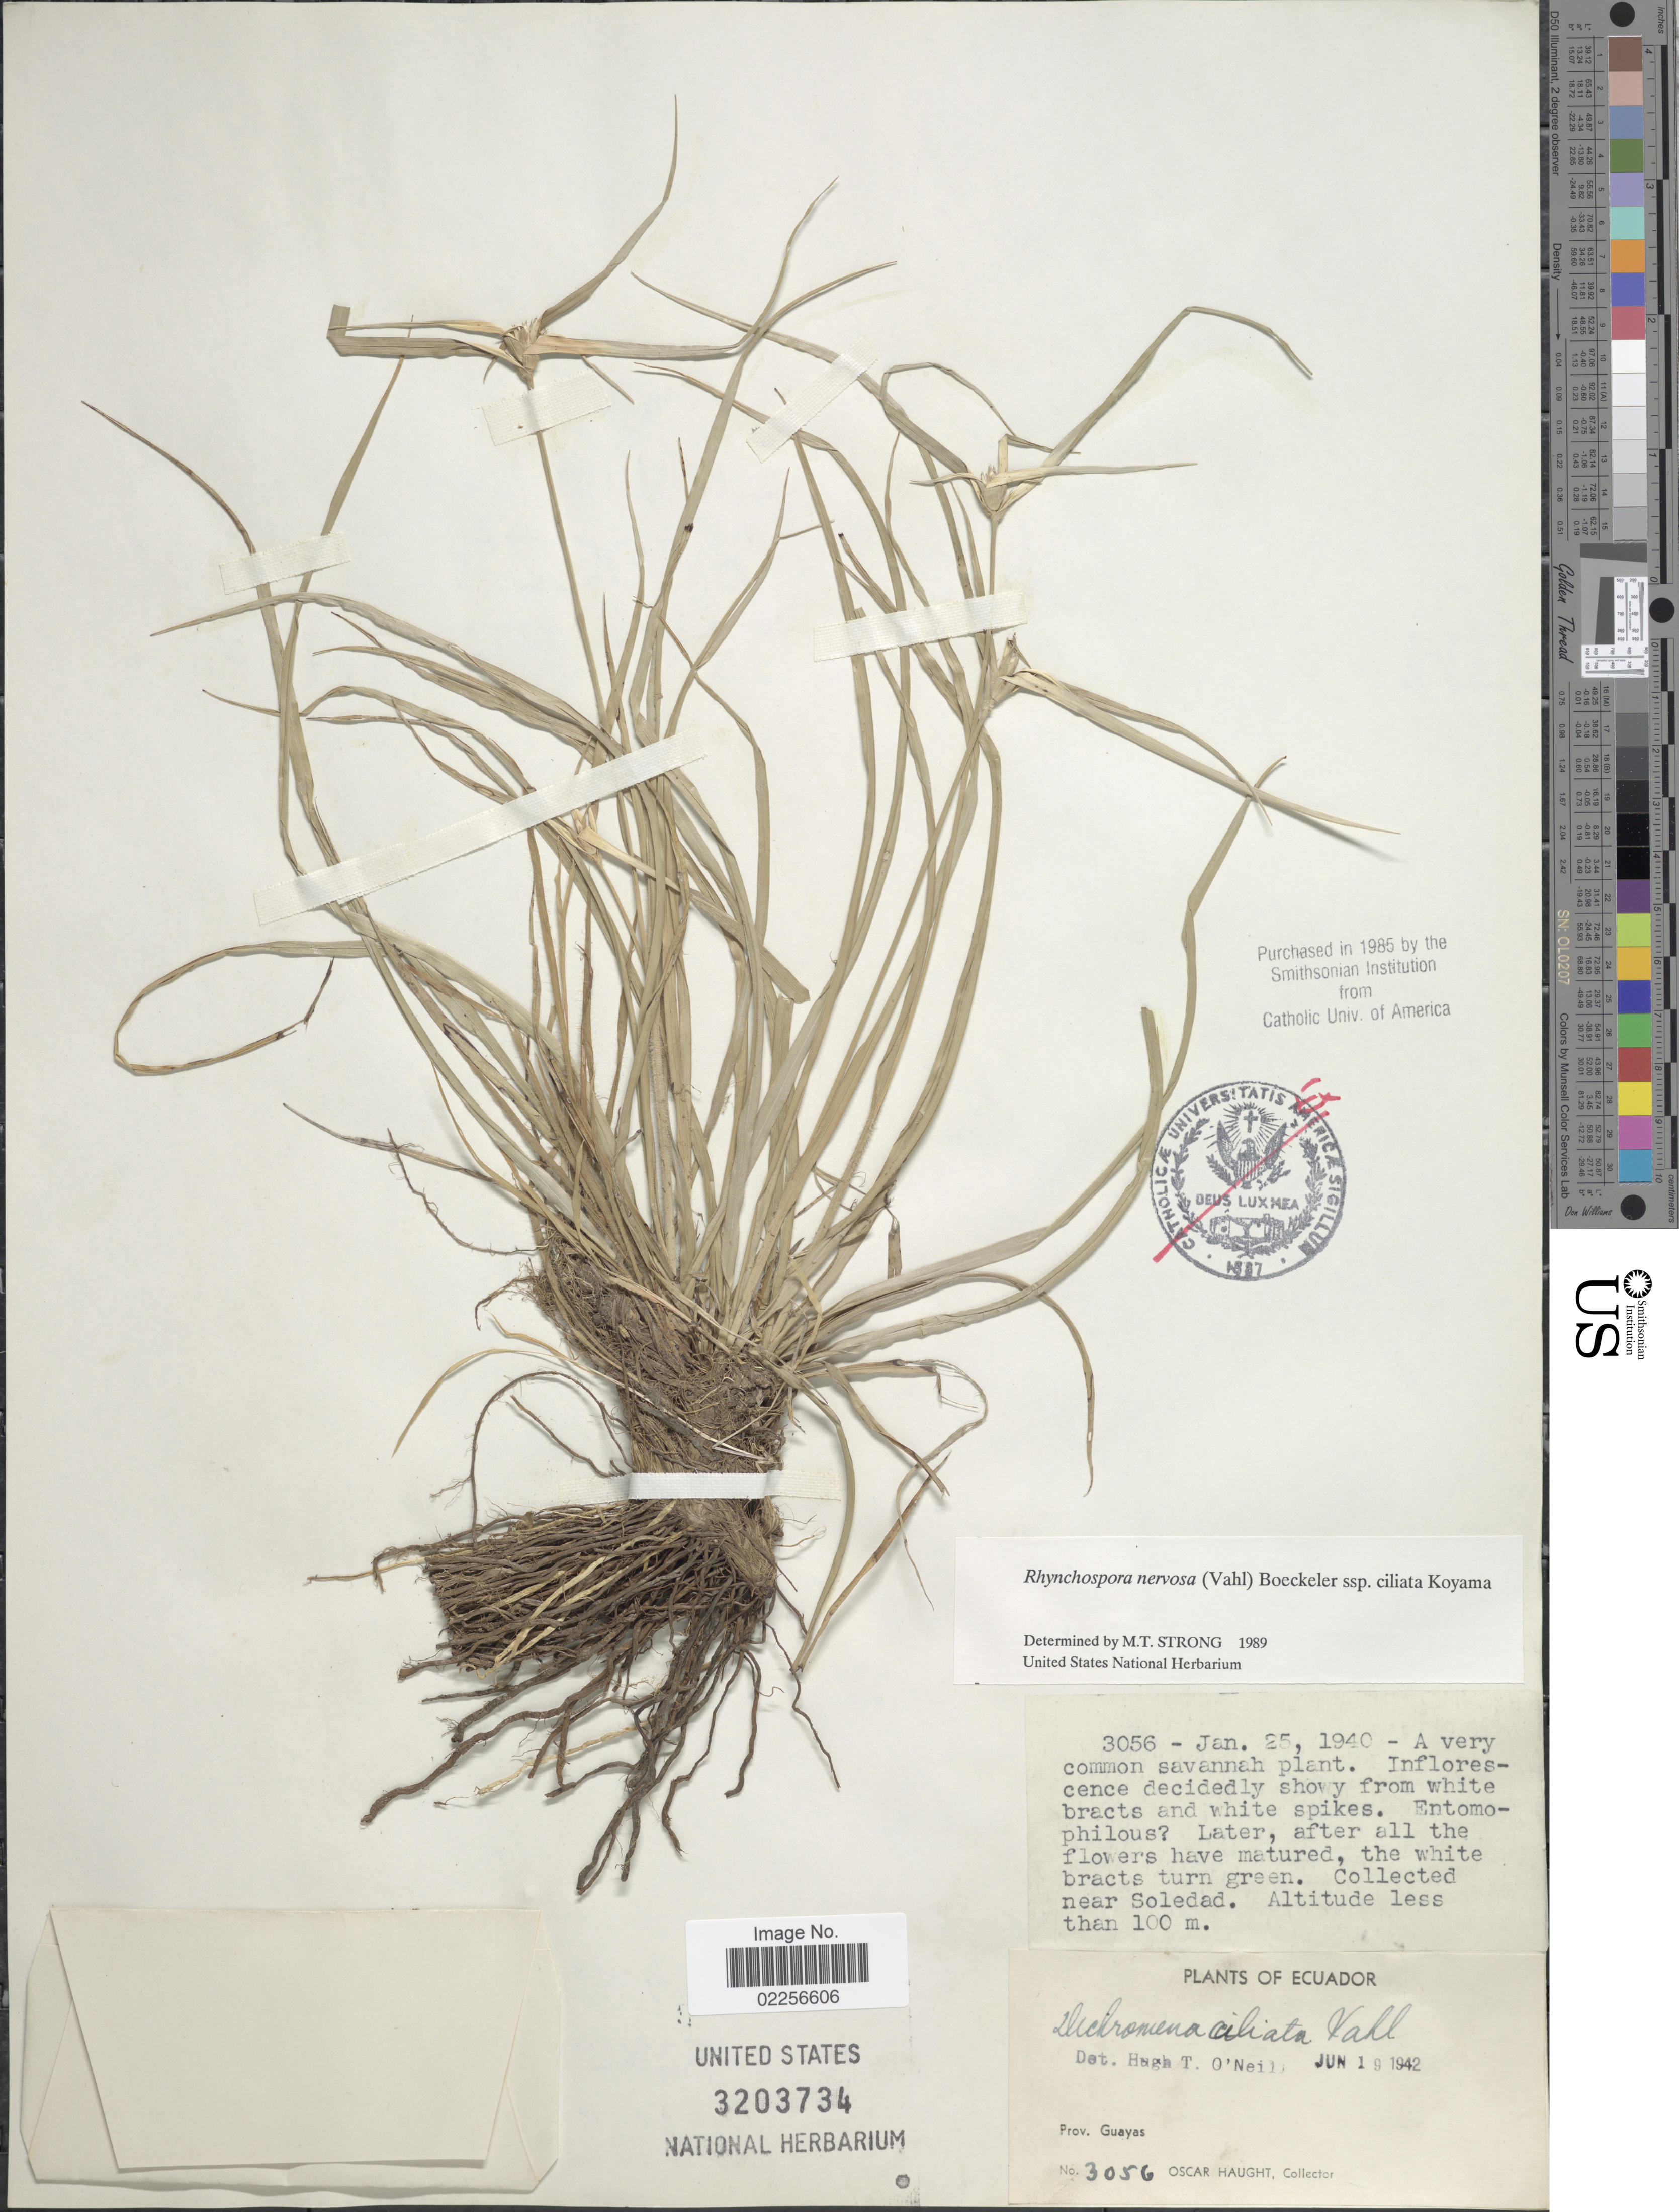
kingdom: Plantae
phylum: Tracheophyta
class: Liliopsida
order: Poales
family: Cyperaceae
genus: Rhynchospora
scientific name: Rhynchospora ciliata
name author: (G. Mey.) Kük.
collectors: O. Haught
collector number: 3056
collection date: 1940-01-25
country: Ecuador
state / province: Guayas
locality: Near Soledad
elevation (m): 100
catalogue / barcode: US 3203734